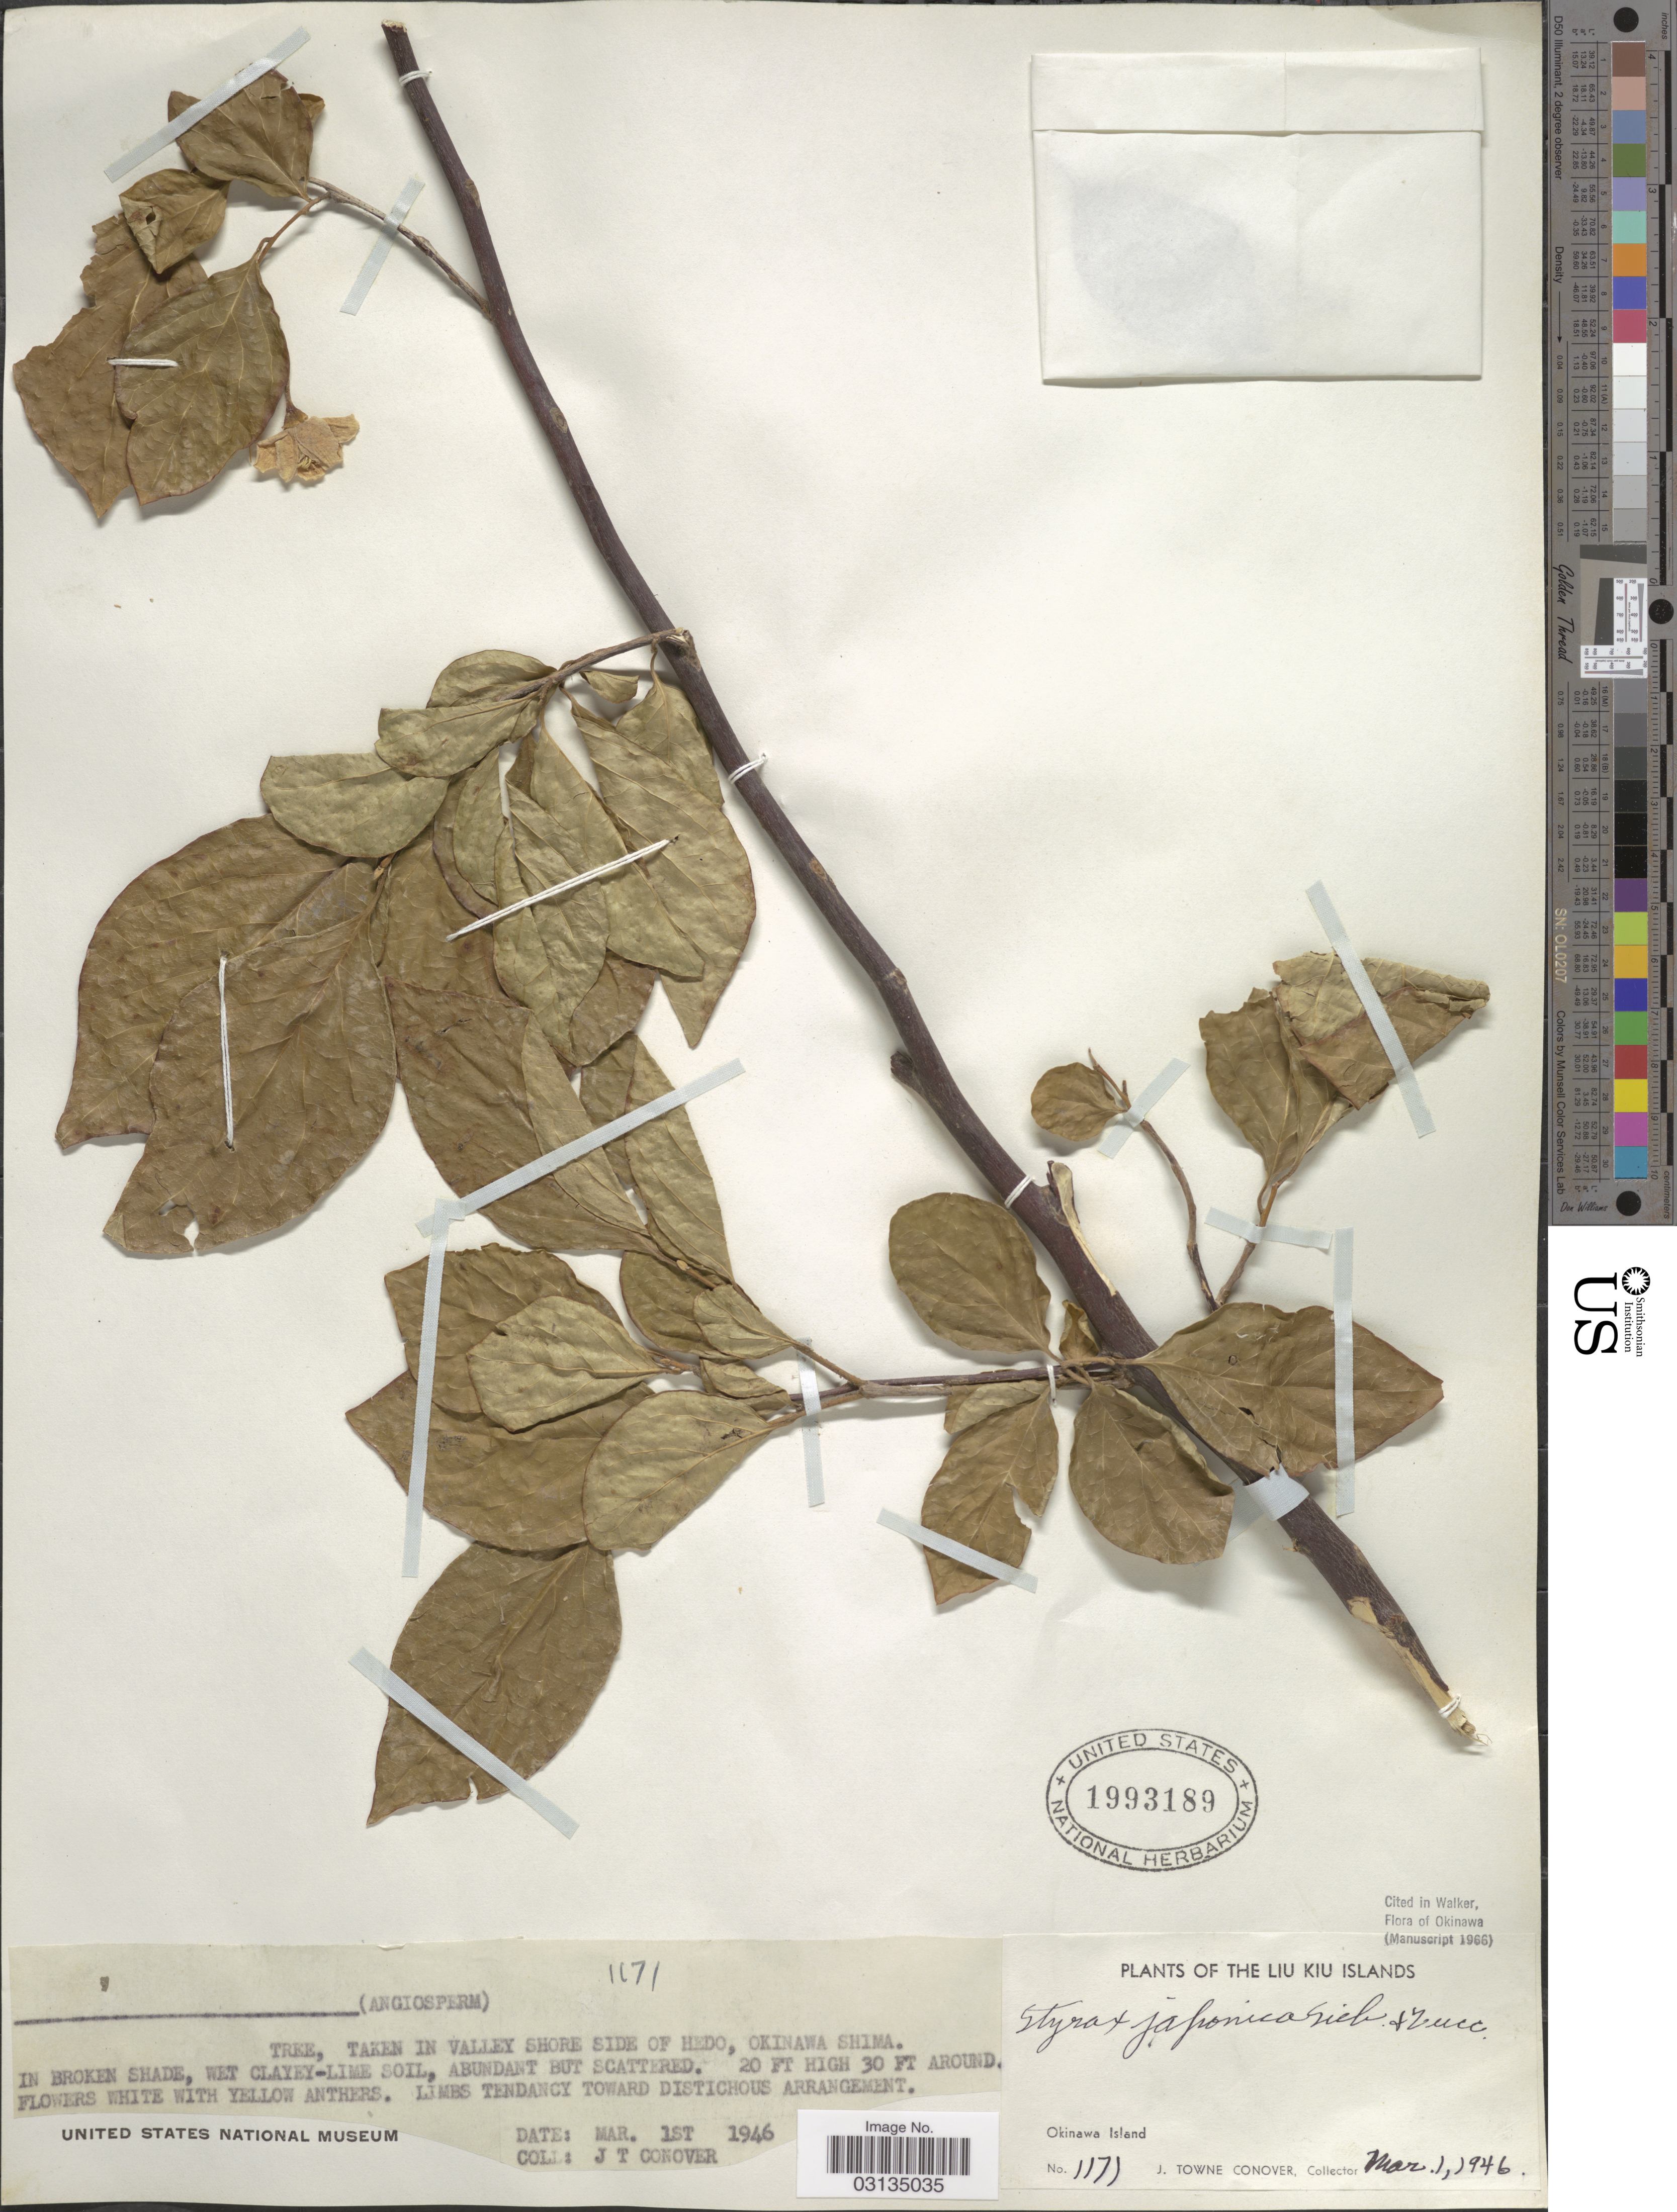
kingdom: Plantae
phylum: Tracheophyta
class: Magnoliopsida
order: Ericales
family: Styracaceae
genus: Styrax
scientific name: Styrax japonicus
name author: Siebold & Zucc.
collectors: J. T. Conover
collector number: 1171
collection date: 1946-03-01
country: Japan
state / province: Okinawa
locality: The Liu Kiu Islands, Okinawa Island, Taken in Valley Shore Side of Hedo, Okinawa Shima.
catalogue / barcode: US 1993189